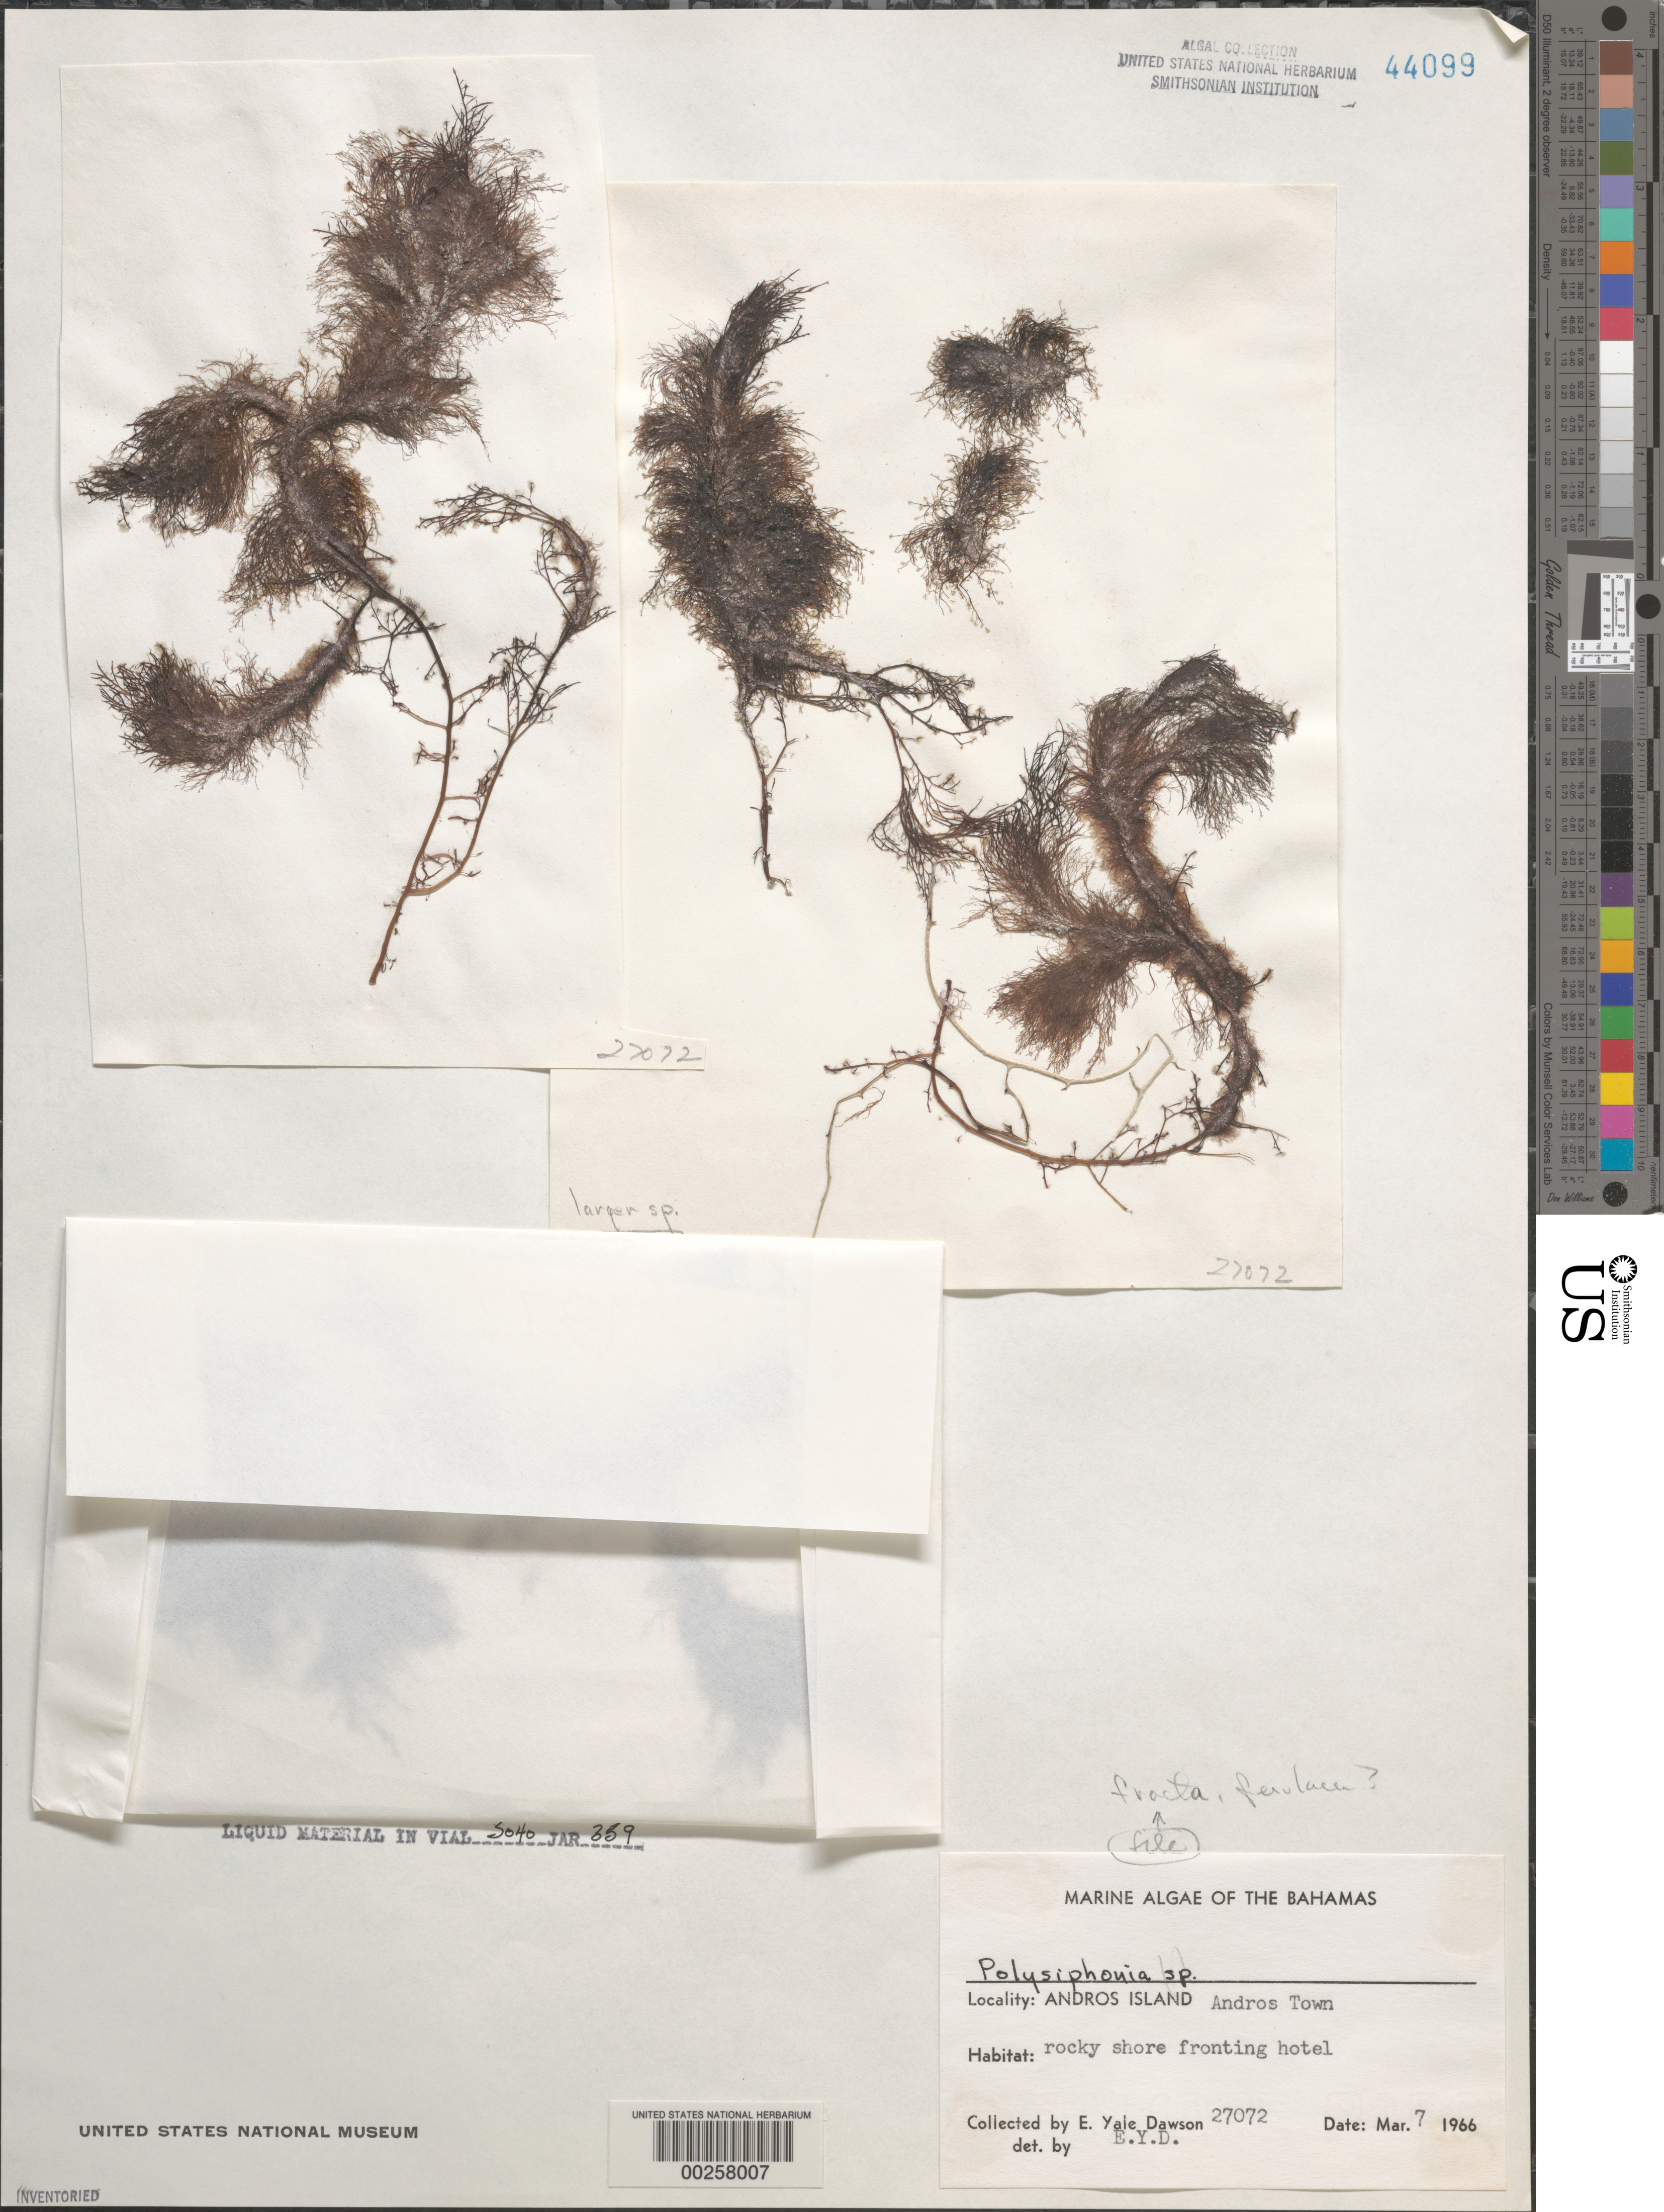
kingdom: Plantae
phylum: Rhodophyta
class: Florideophyceae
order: Ceramiales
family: Rhodomelaceae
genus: Acanthosiphonia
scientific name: Acanthosiphonia echinata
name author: (Harv.) Savoie & G.W. Saunders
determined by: Algae name updating Project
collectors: E. Y. Dawson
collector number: EYD 27072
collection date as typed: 07 Mar 1966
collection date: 1966-03-07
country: Bahamas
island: Andros Island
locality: Andros Town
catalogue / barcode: US 44099